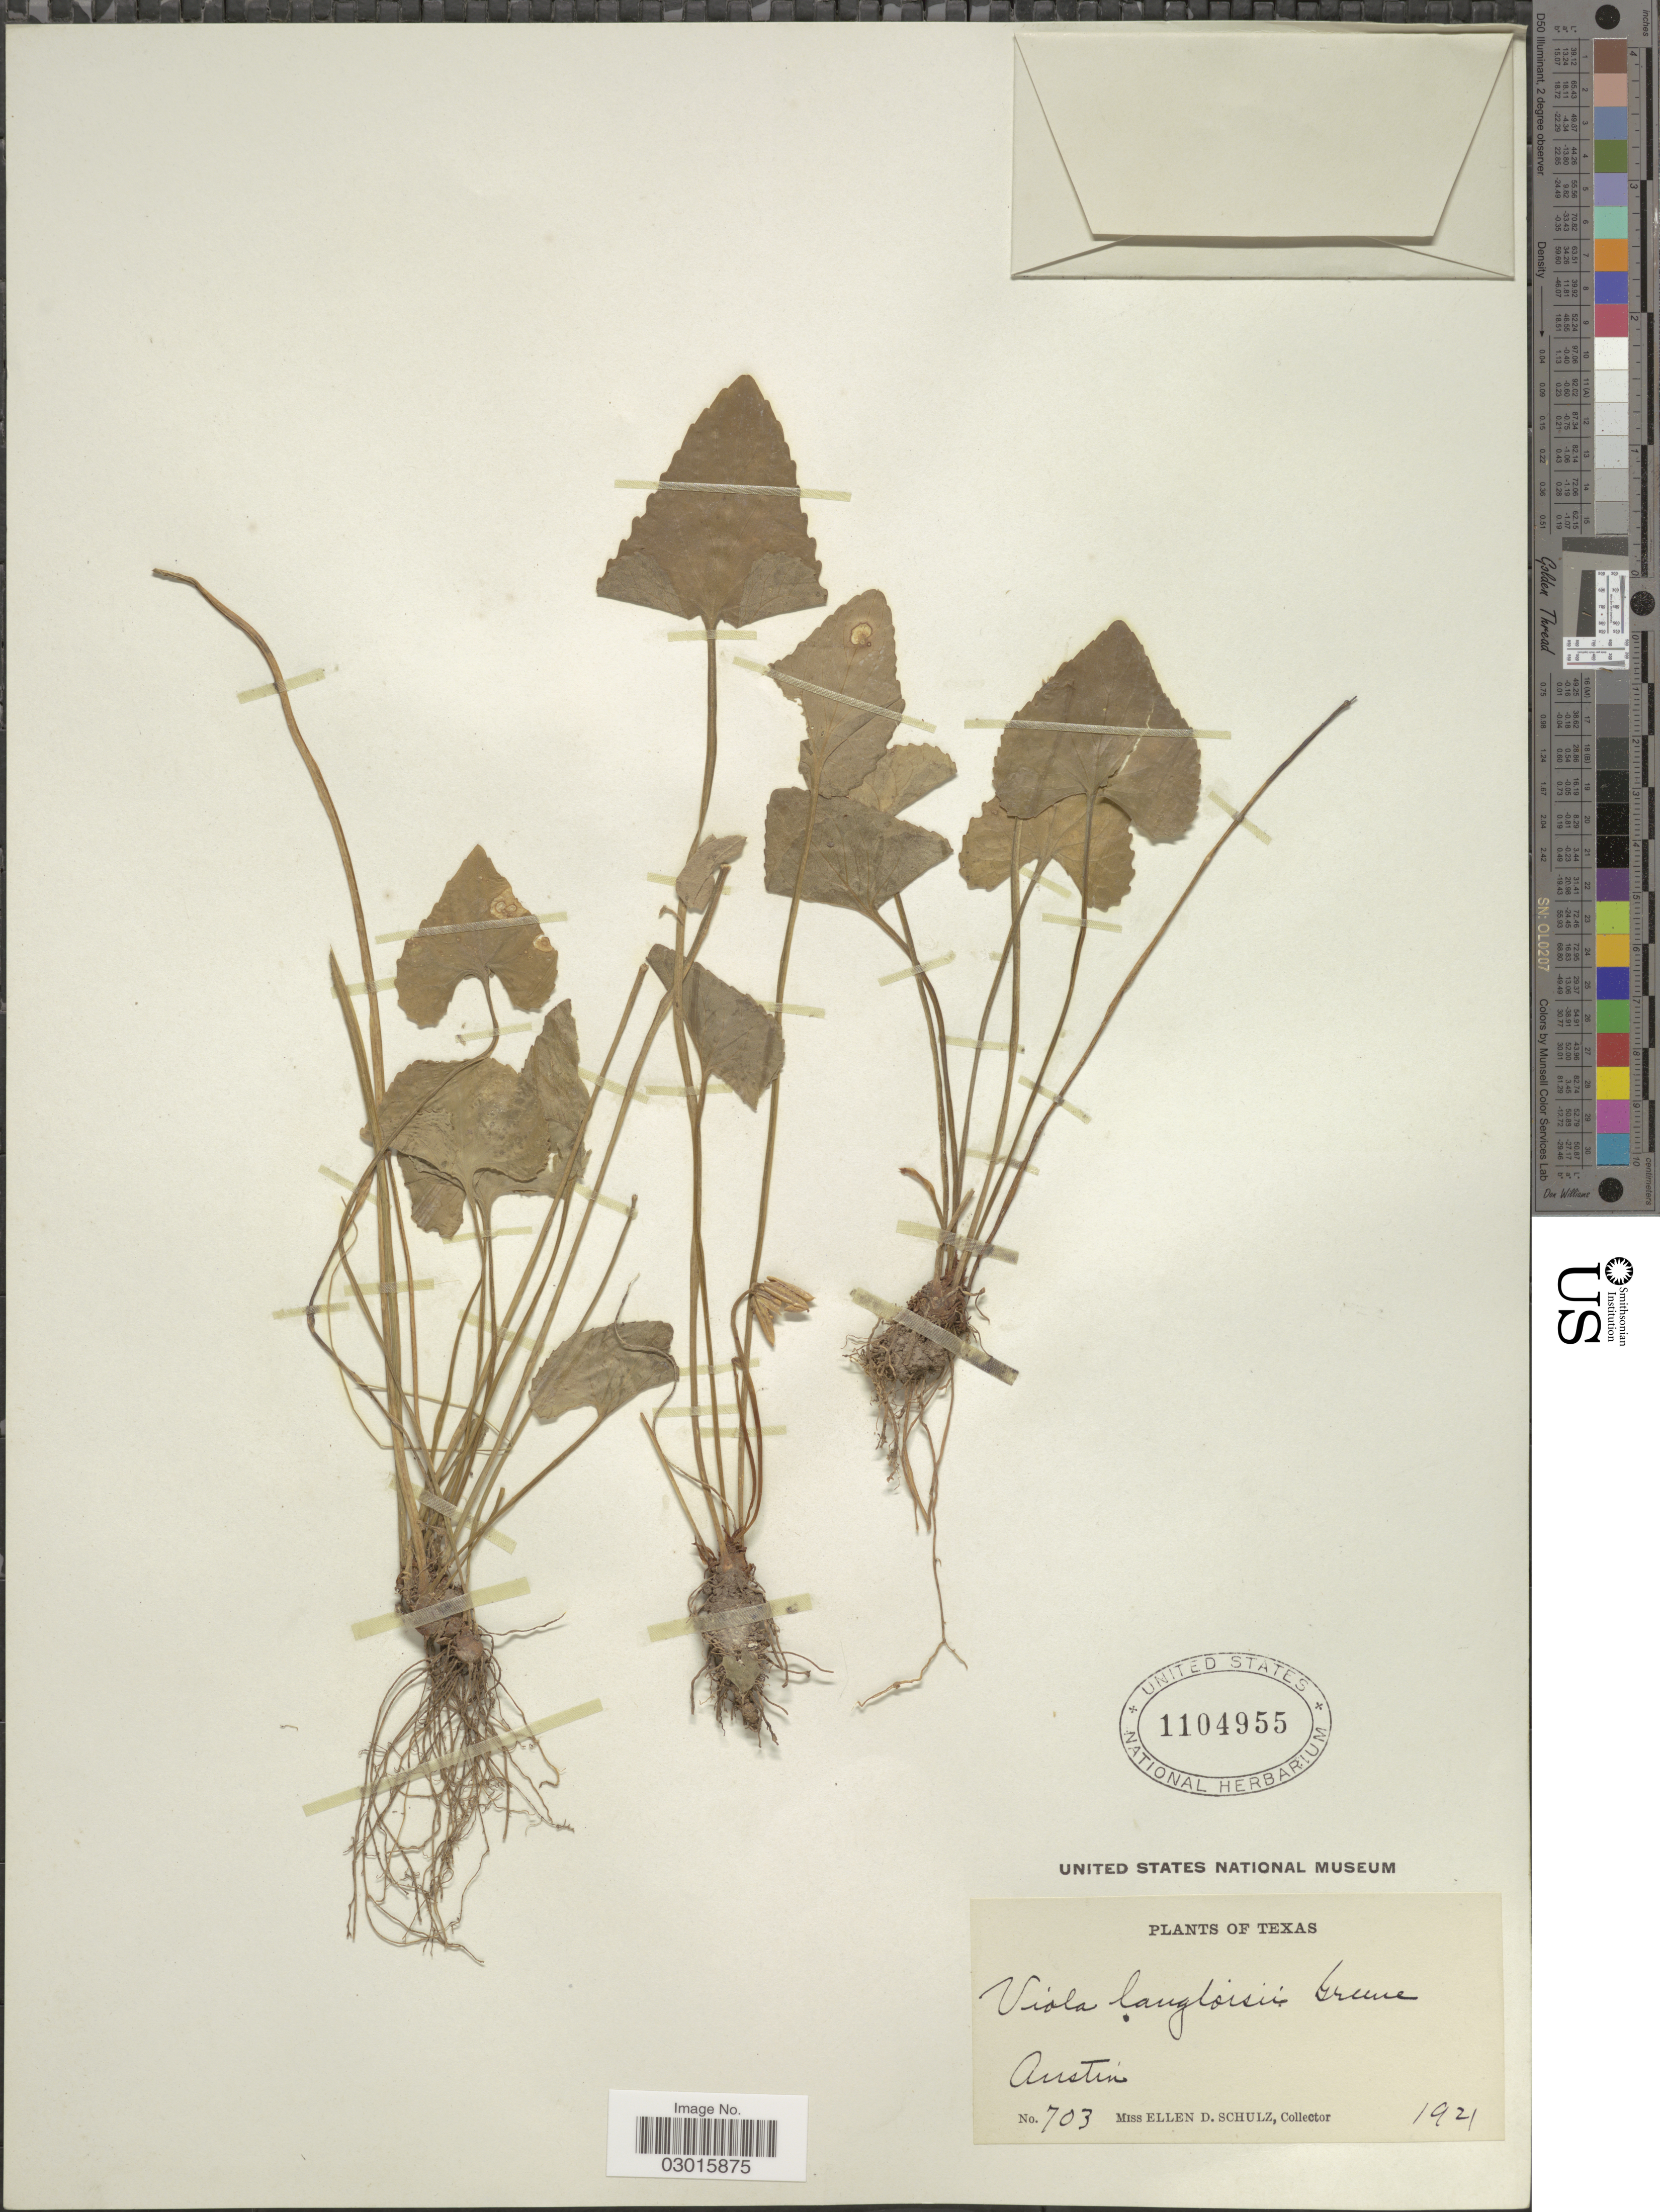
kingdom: Plantae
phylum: Tracheophyta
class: Magnoliopsida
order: Malpighiales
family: Violaceae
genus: Viola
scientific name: Viola langloisii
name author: Greene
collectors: E. D. Schulz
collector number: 703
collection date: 1921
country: United States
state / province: Texas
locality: Austin.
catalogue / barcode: US 1104955